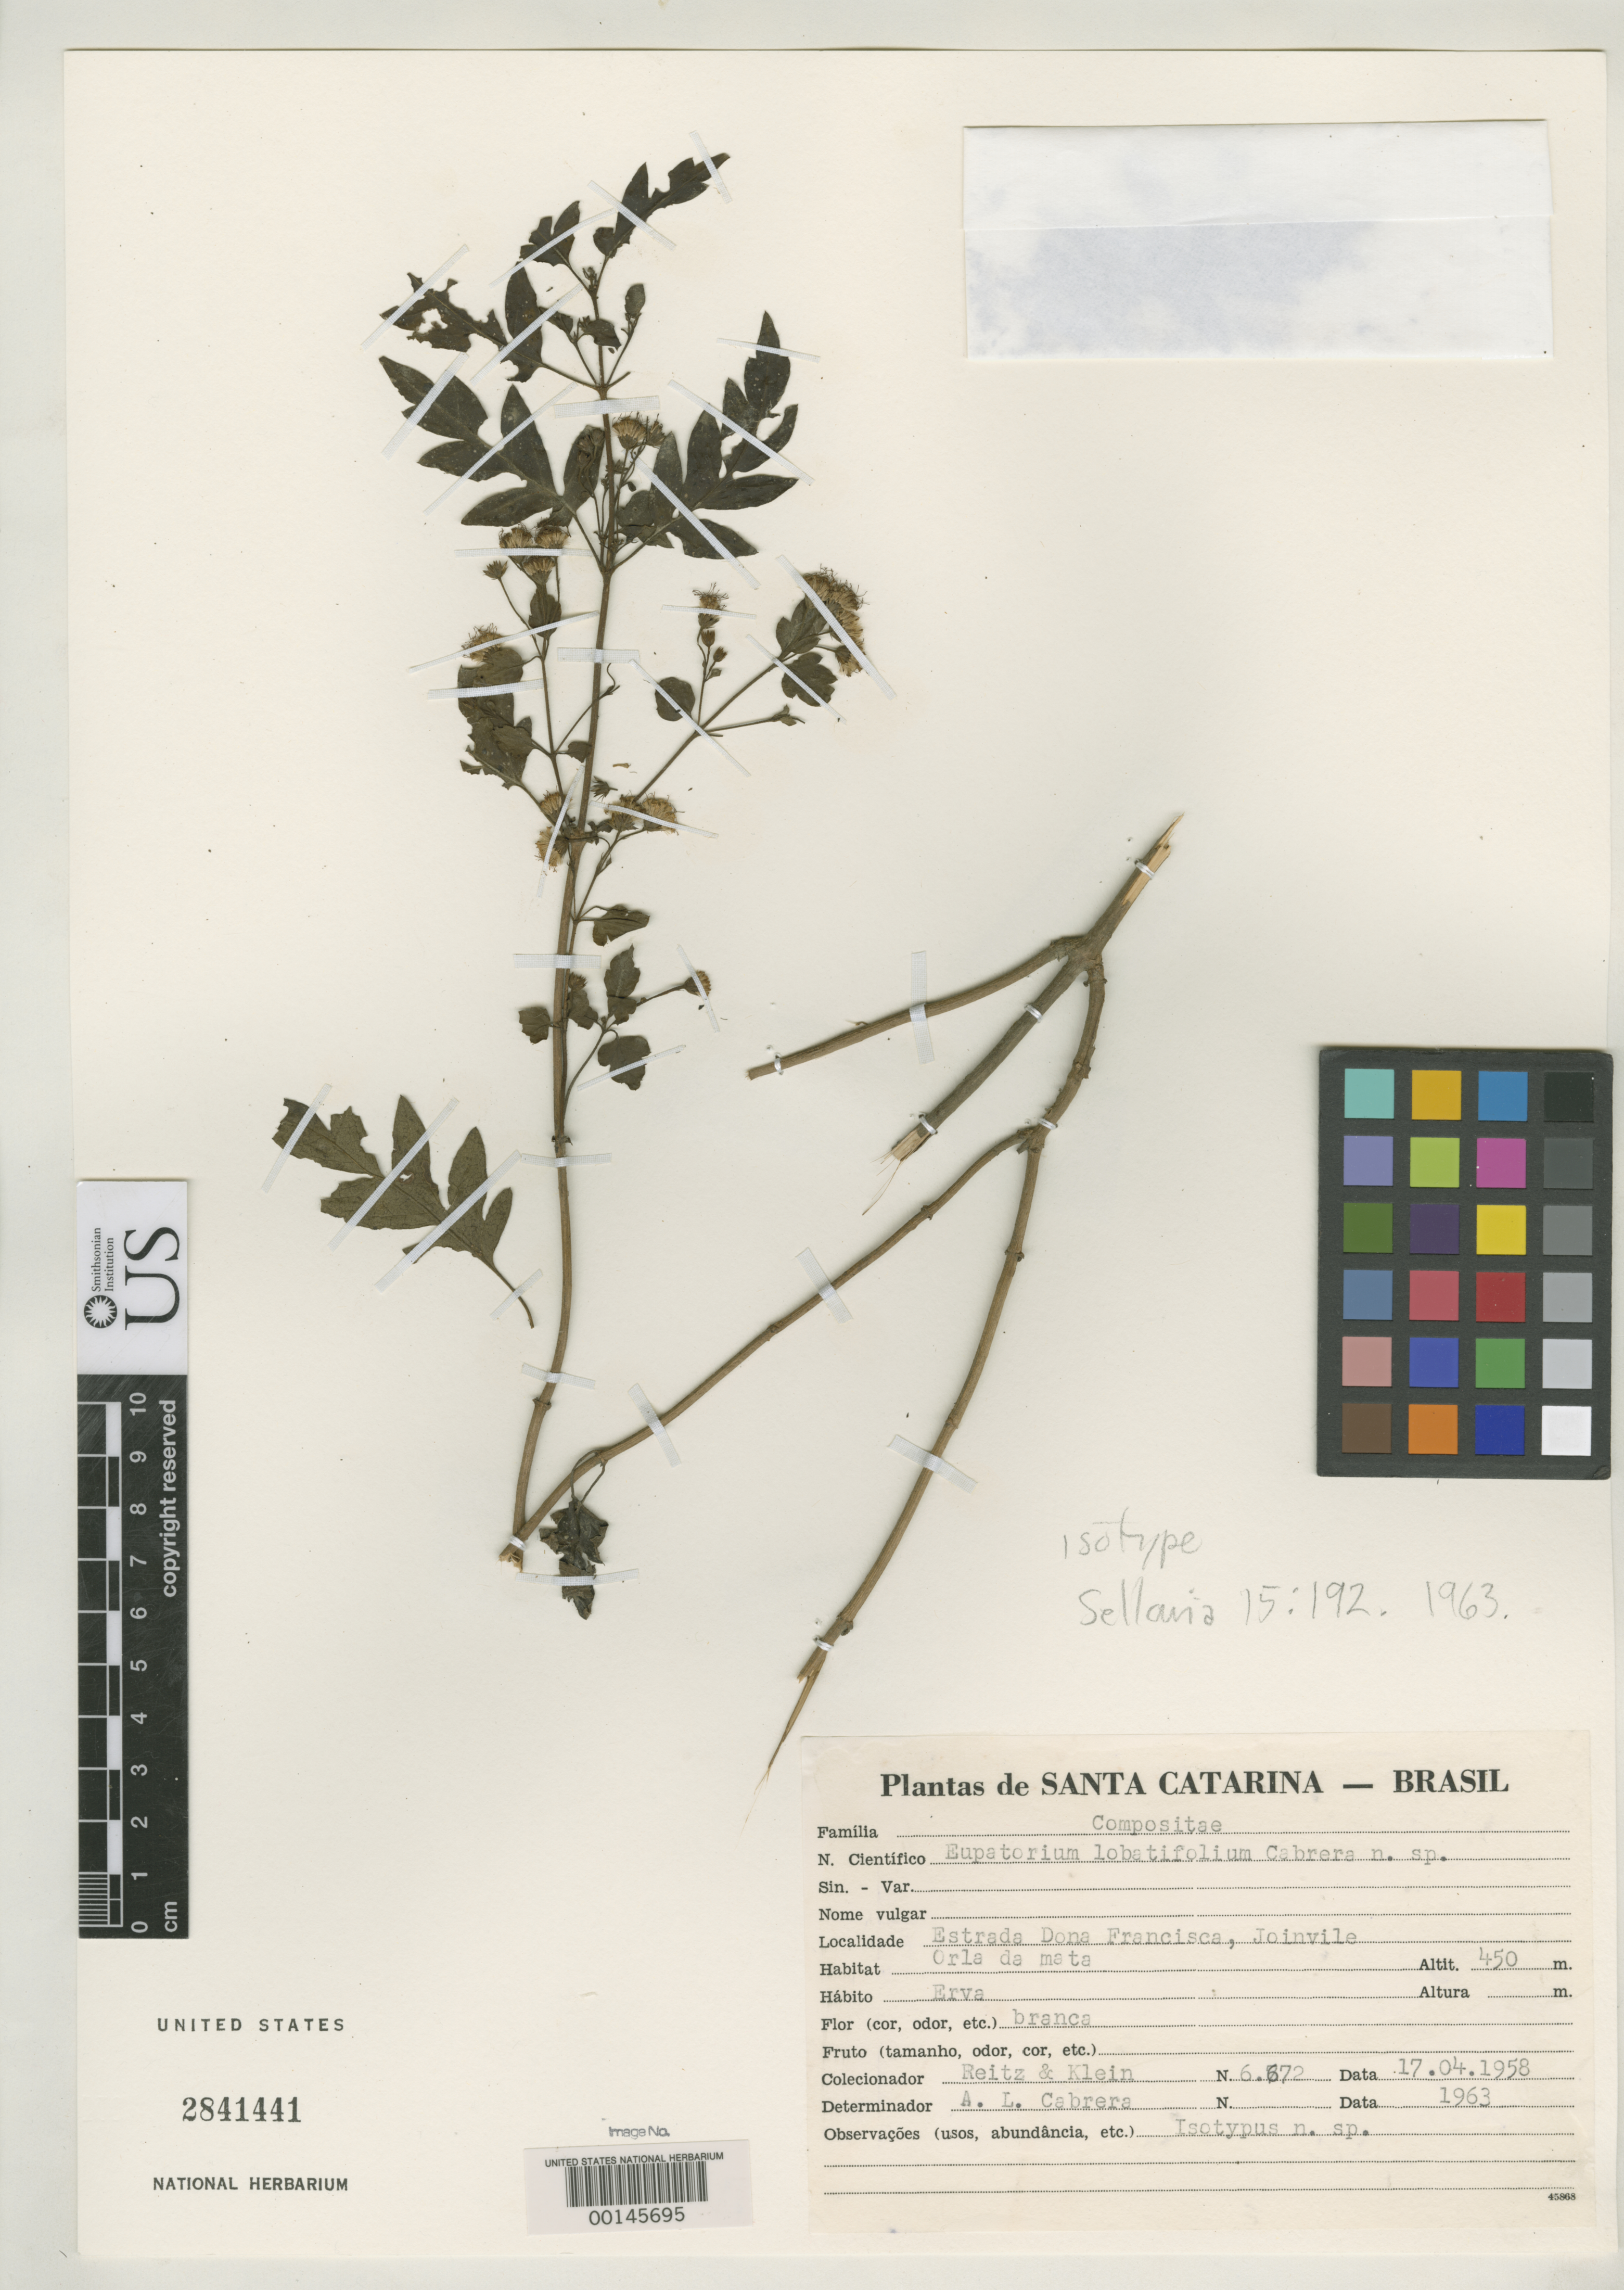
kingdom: Plantae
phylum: Tracheophyta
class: Magnoliopsida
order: Asterales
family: Asteraceae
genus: Eupatorium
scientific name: Eupatorium lobatifolium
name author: Cabrera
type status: Isotype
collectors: R. Reitz & R. M. Klein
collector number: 6672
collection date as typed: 17 Apr 1958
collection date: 1958-04-17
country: Brazil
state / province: Santa Catarina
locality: Estrada Dona Francisca, Joinville, Orla la Mata.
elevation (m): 450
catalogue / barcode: US 2841441